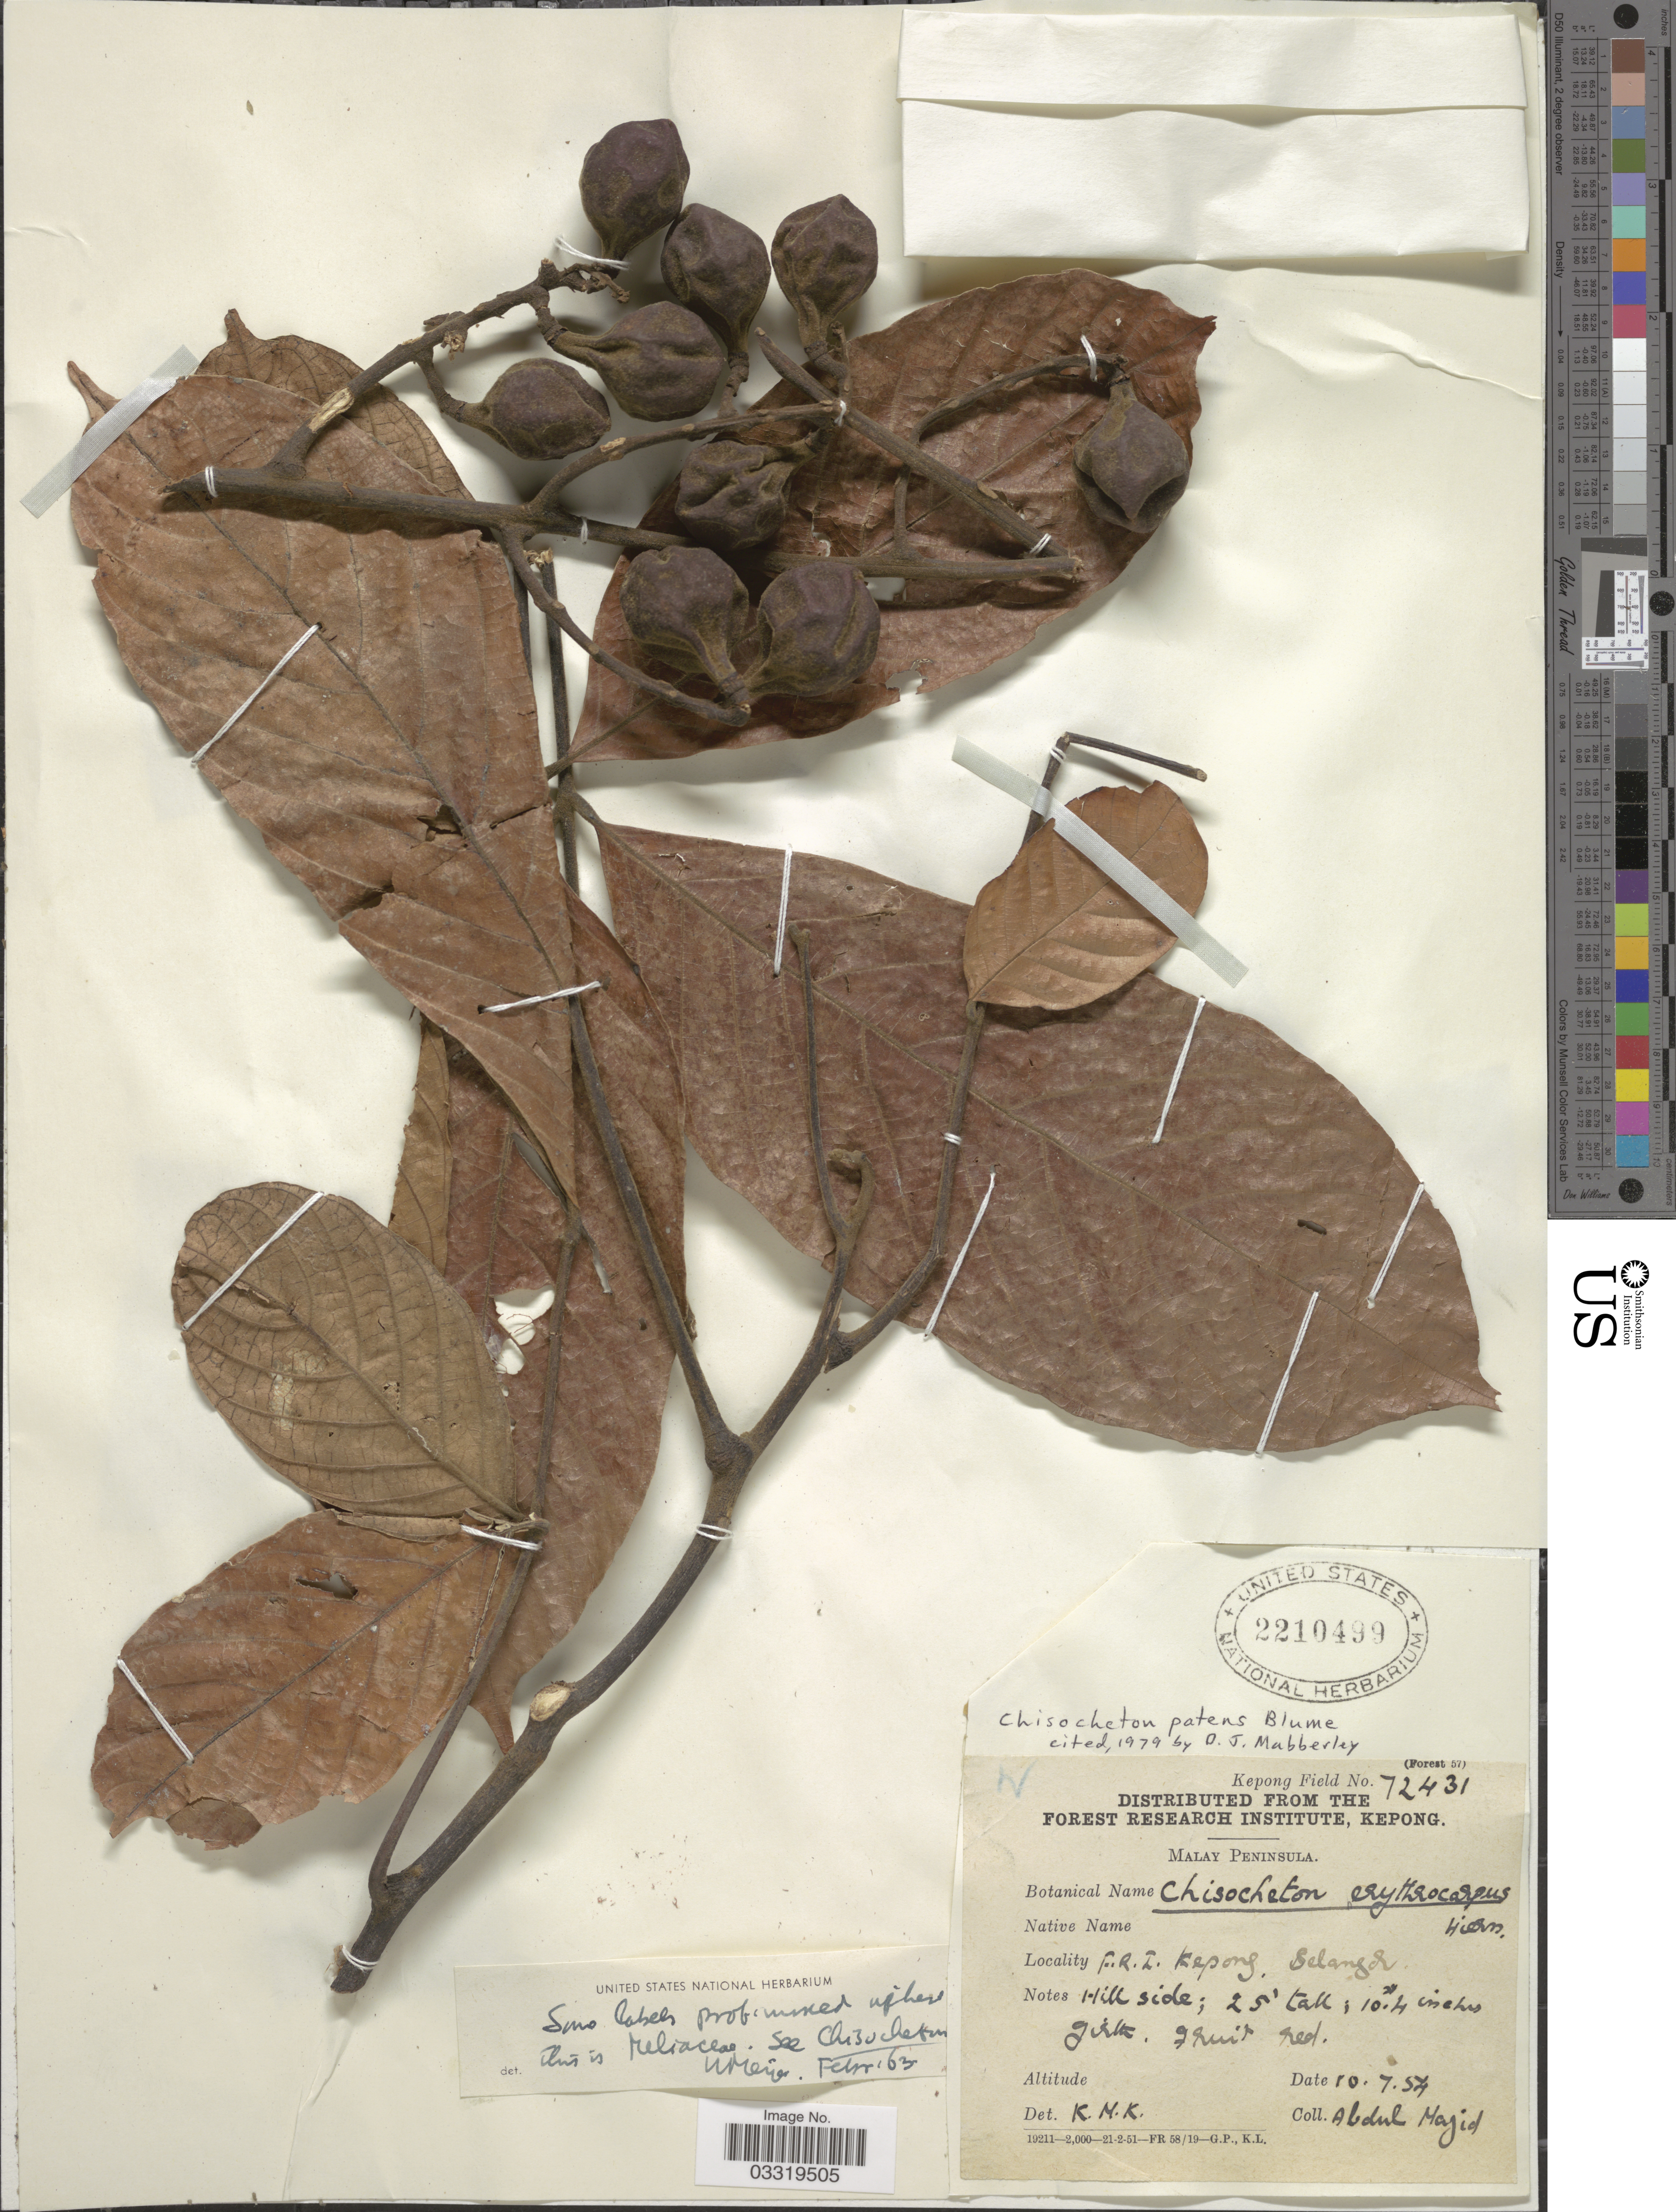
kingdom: Plantae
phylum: Tracheophyta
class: Magnoliopsida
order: Sapindales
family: Meliaceae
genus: Chisocheton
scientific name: Chisocheton patens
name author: Blume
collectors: A. Magid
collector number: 72431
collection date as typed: Transcribed d/m/y: 10/7/54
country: Malaysia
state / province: Selangor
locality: Malay Peninsula, F.R.I. Kepong.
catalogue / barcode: US 2210499